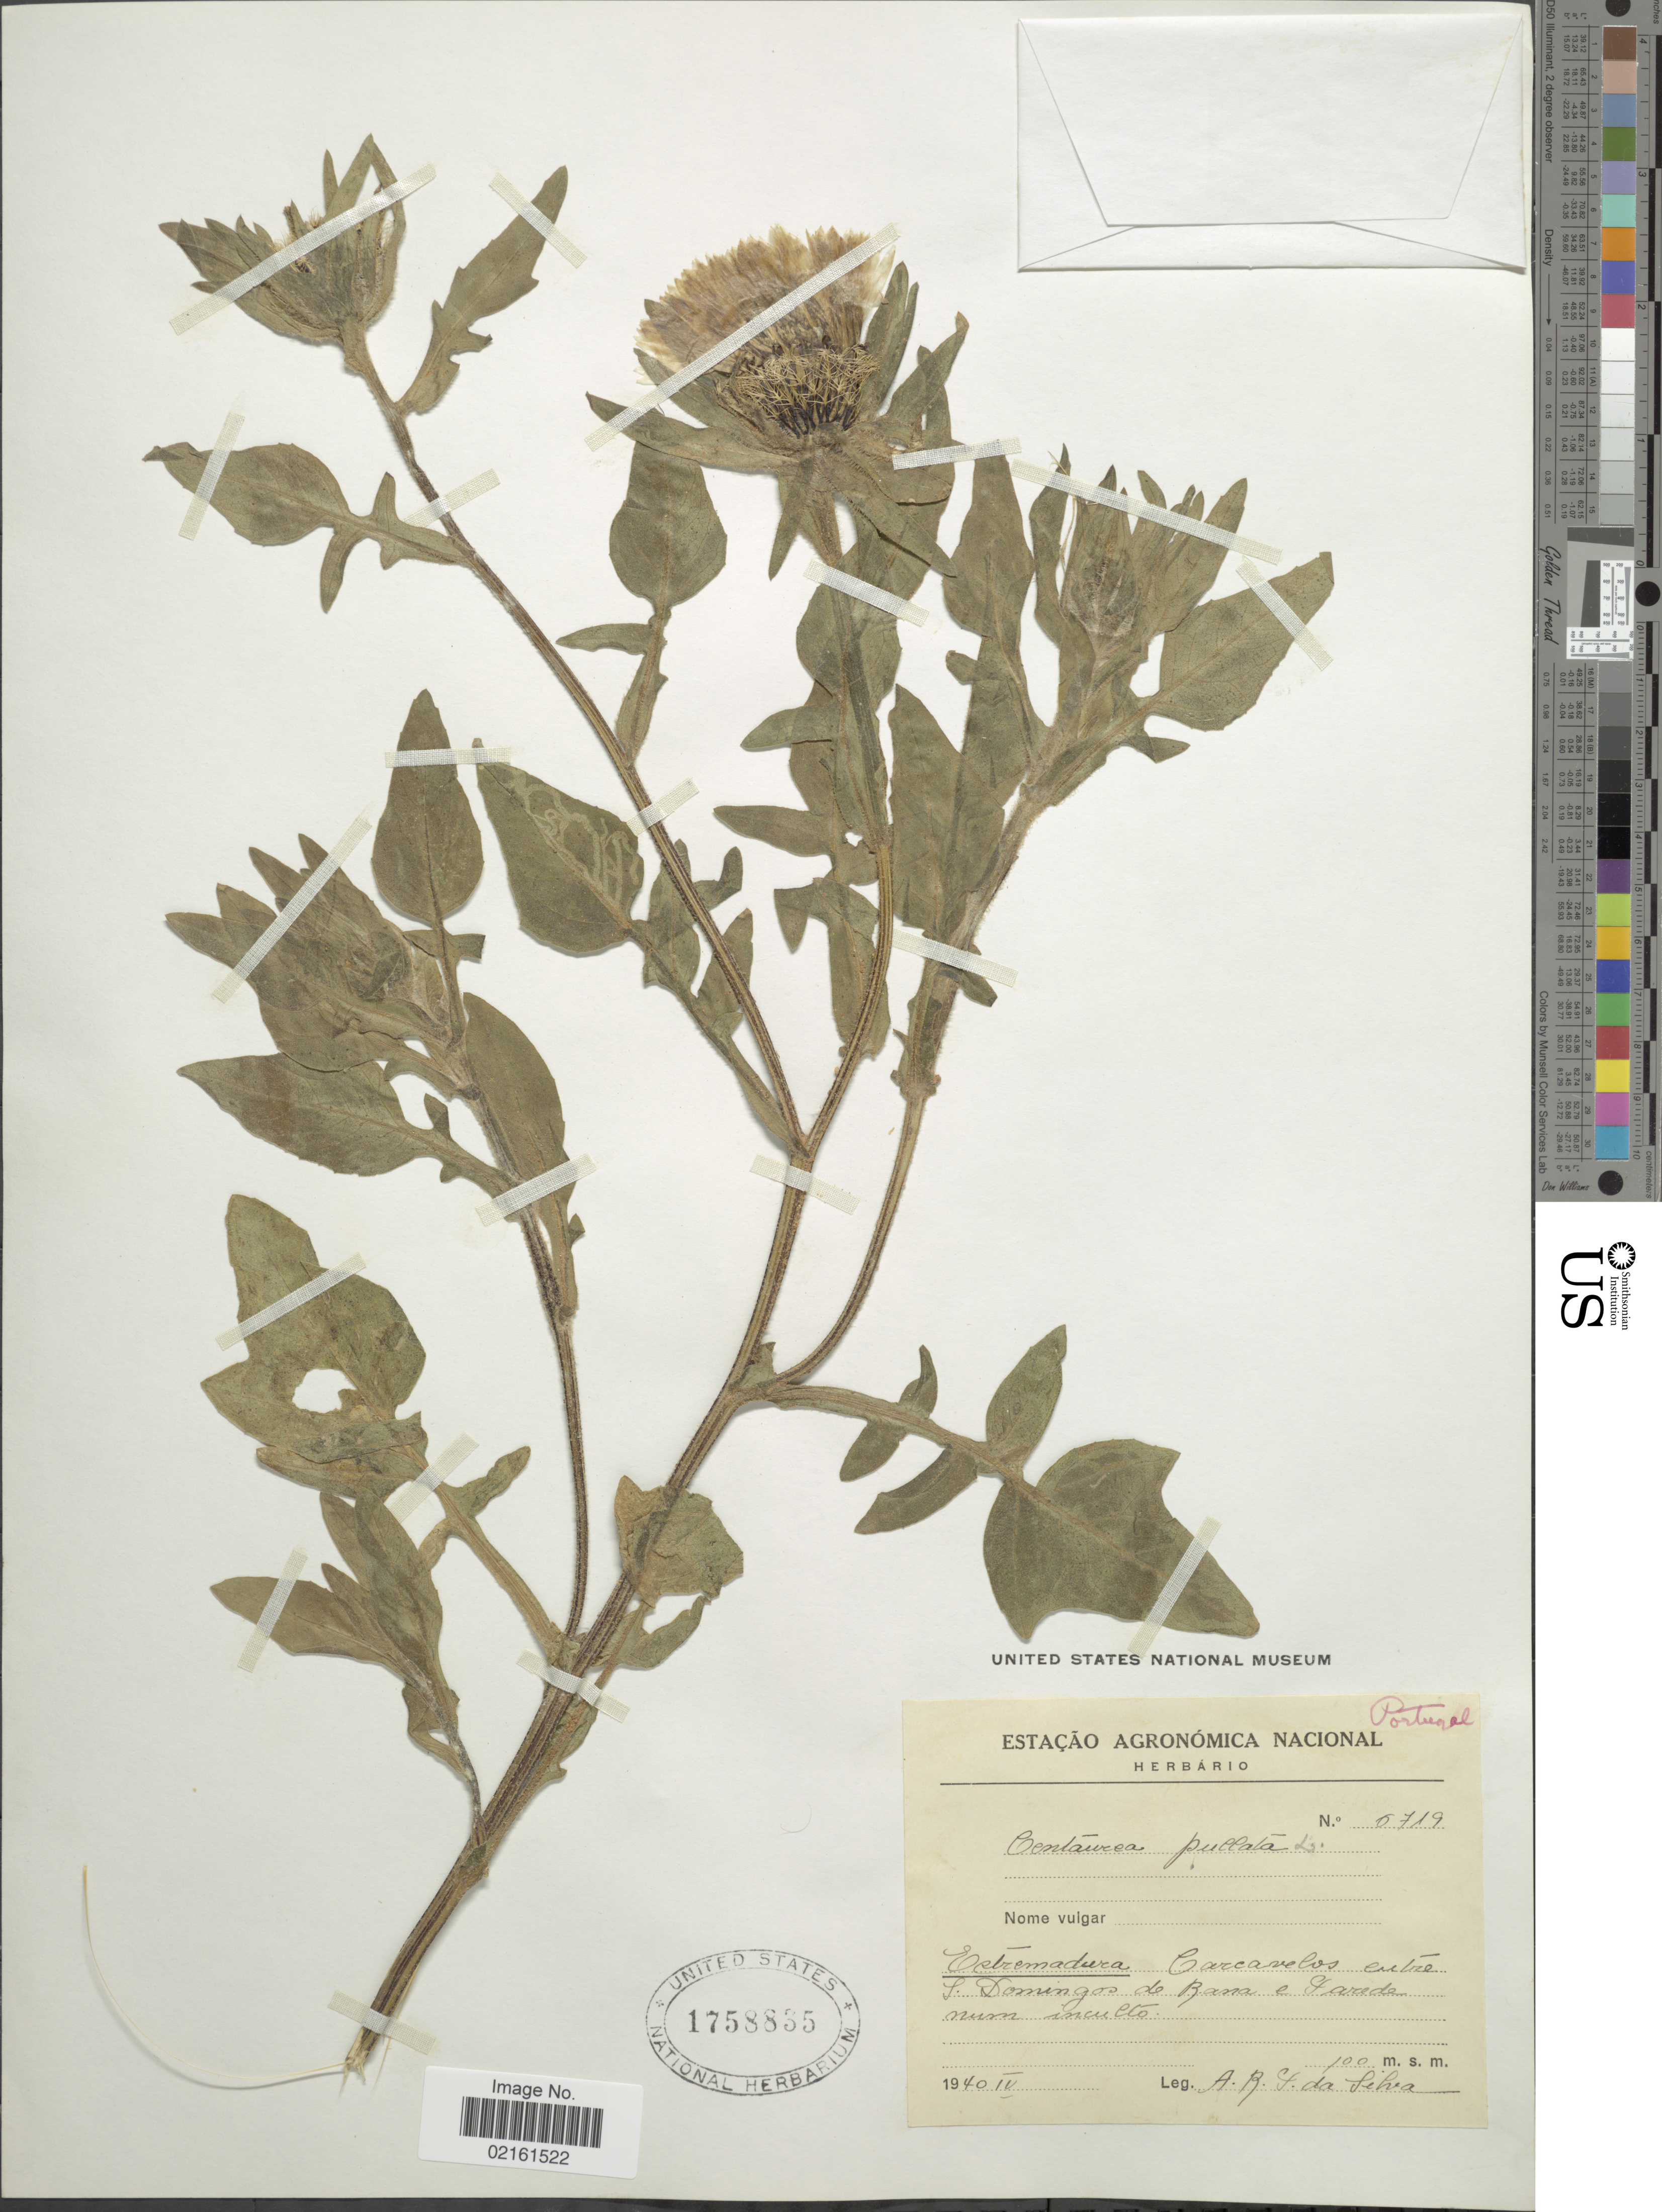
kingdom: Plantae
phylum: Tracheophyta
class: Magnoliopsida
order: Asterales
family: Asteraceae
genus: Centaurea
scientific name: Centaurea pullata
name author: L.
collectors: A. Pinto da Silva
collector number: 6719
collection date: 1940-04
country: Portugal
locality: Estremadura Carcavelos entre S. Domingos de Rana e Garede [interpreted]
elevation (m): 100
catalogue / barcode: US 1758835